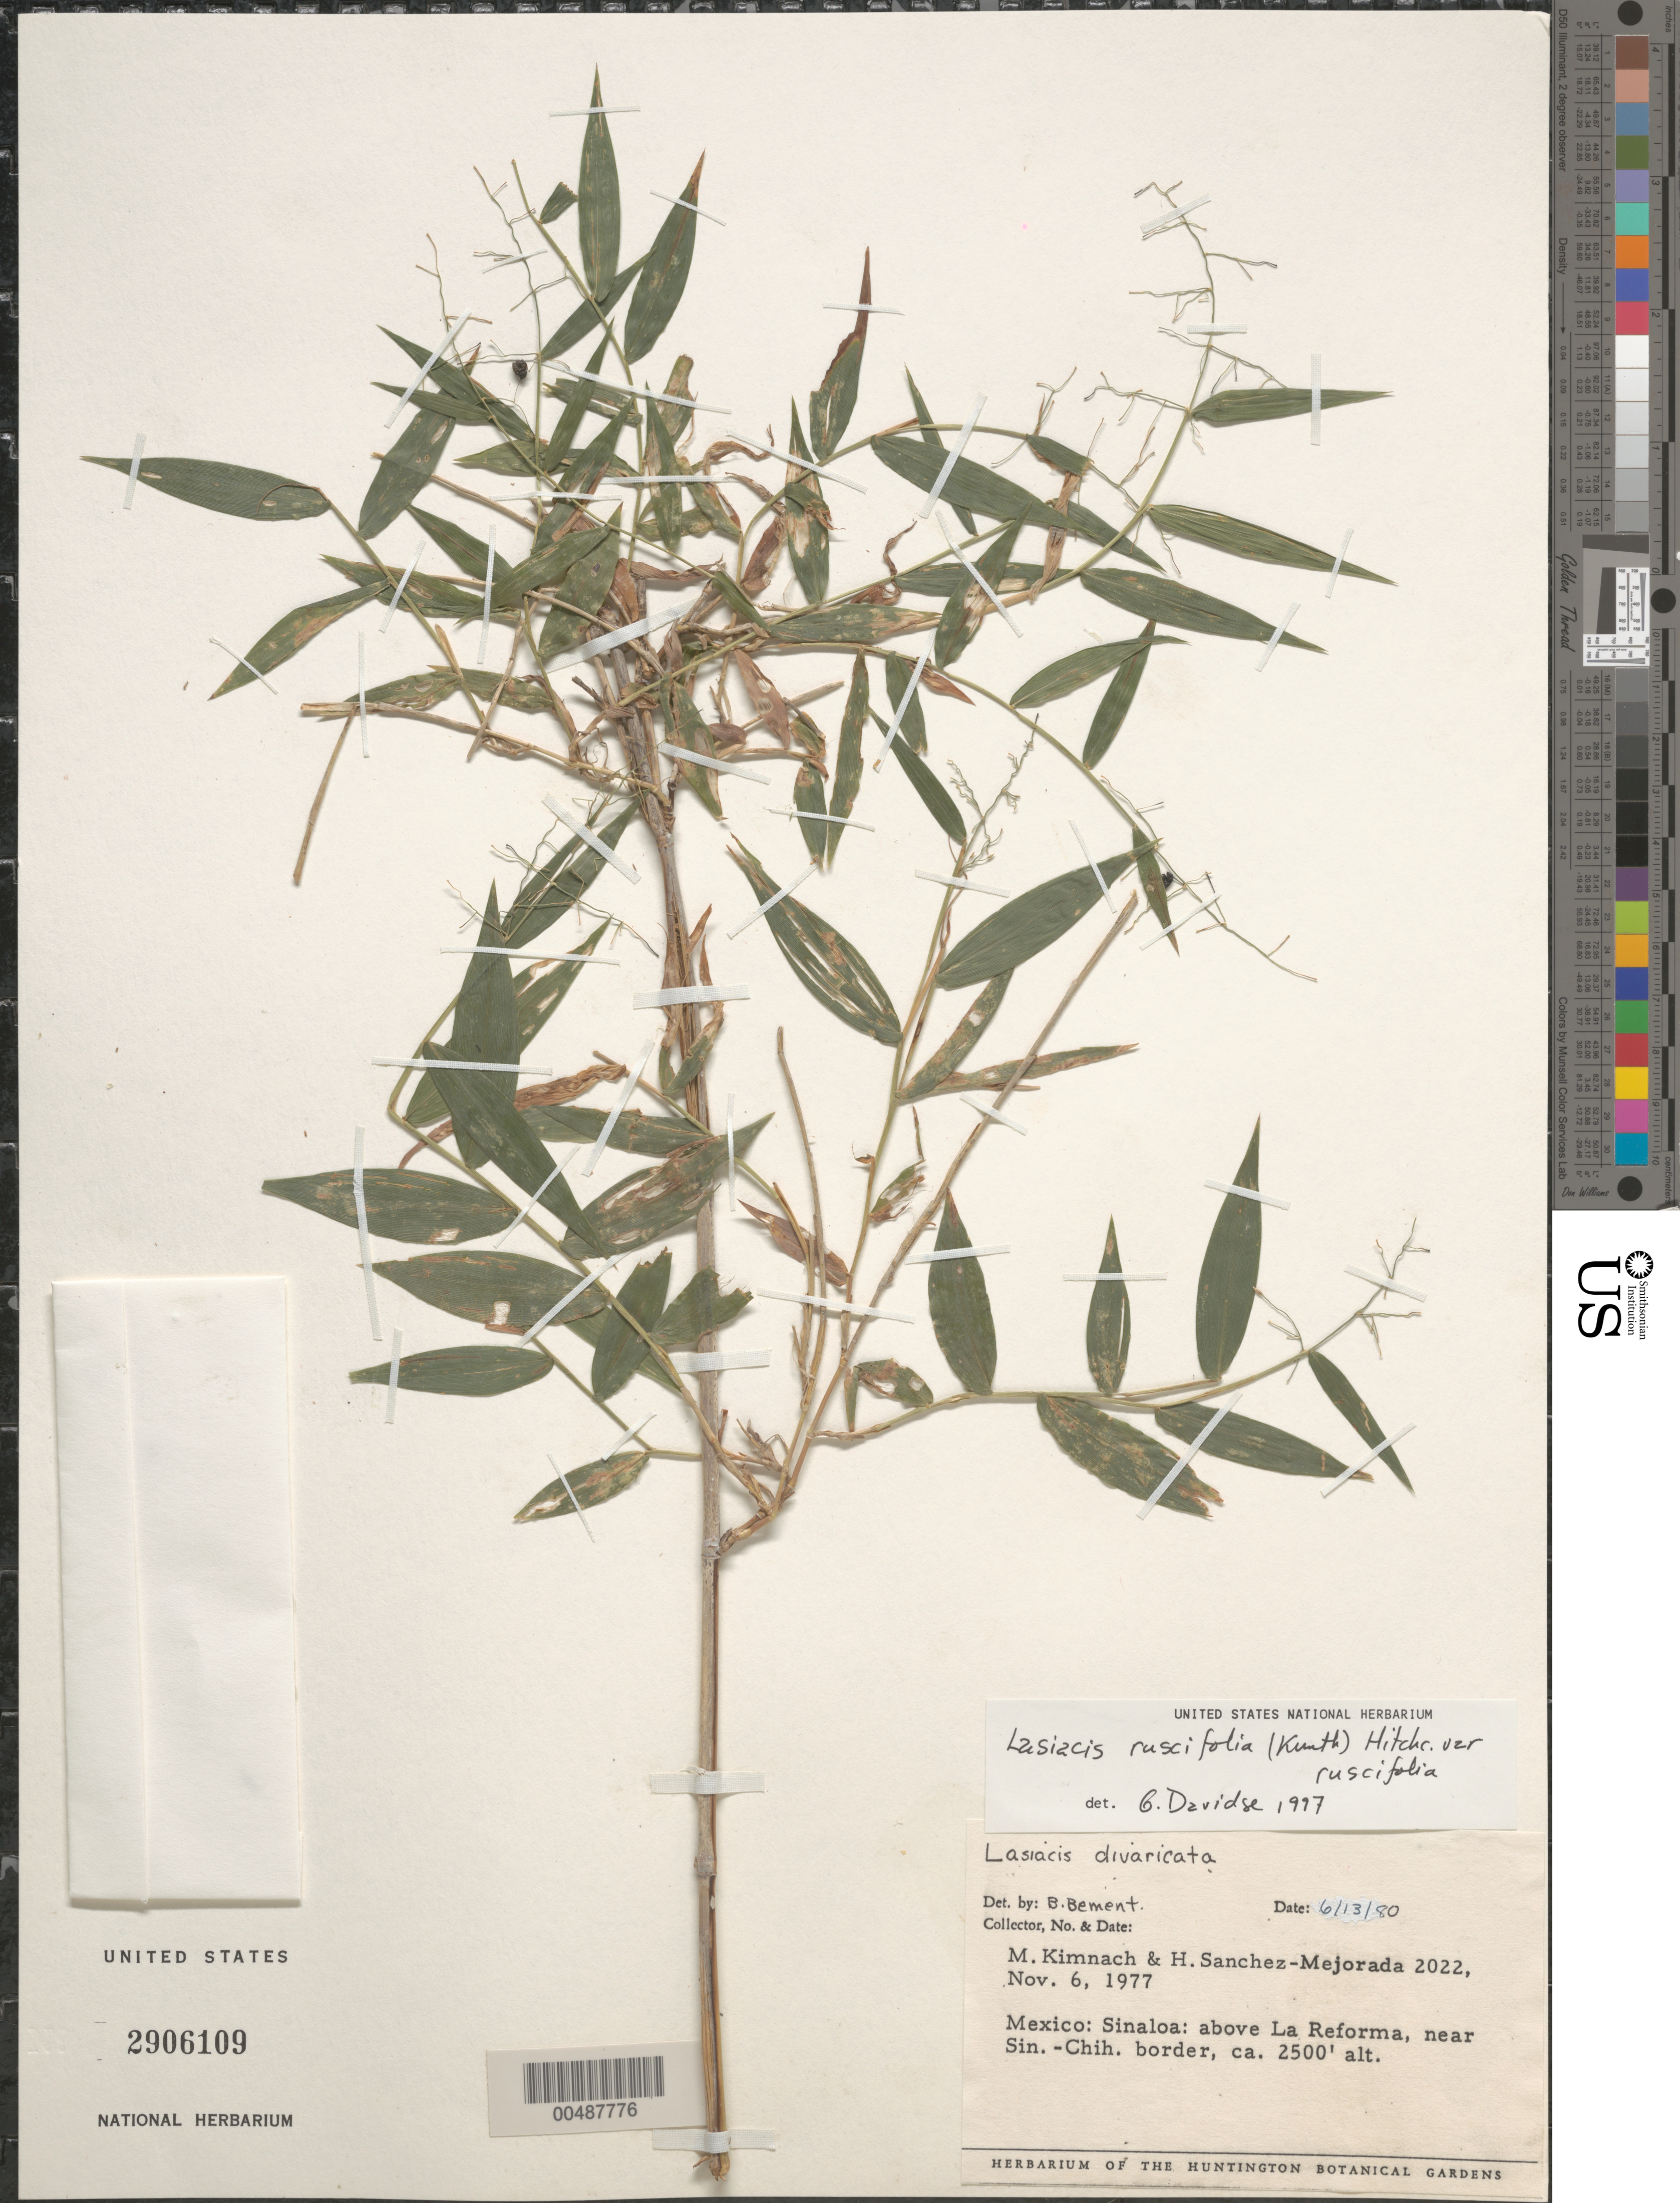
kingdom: Plantae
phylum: Tracheophyta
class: Liliopsida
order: Poales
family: Poaceae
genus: Lasiacis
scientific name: Lasiacis ruscifolia var. ruscifolia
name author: (Kunth) Hitchc.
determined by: Davidse, Gerrit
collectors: M. W. Kimnach & H. Sánchez-Mejorada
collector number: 2022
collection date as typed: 6 Nov 1977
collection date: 1977-11-06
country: Mexico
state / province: Sinaloa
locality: Above La Reforma, near Sinaloa-Chihuahua border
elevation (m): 762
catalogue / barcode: US 2906109